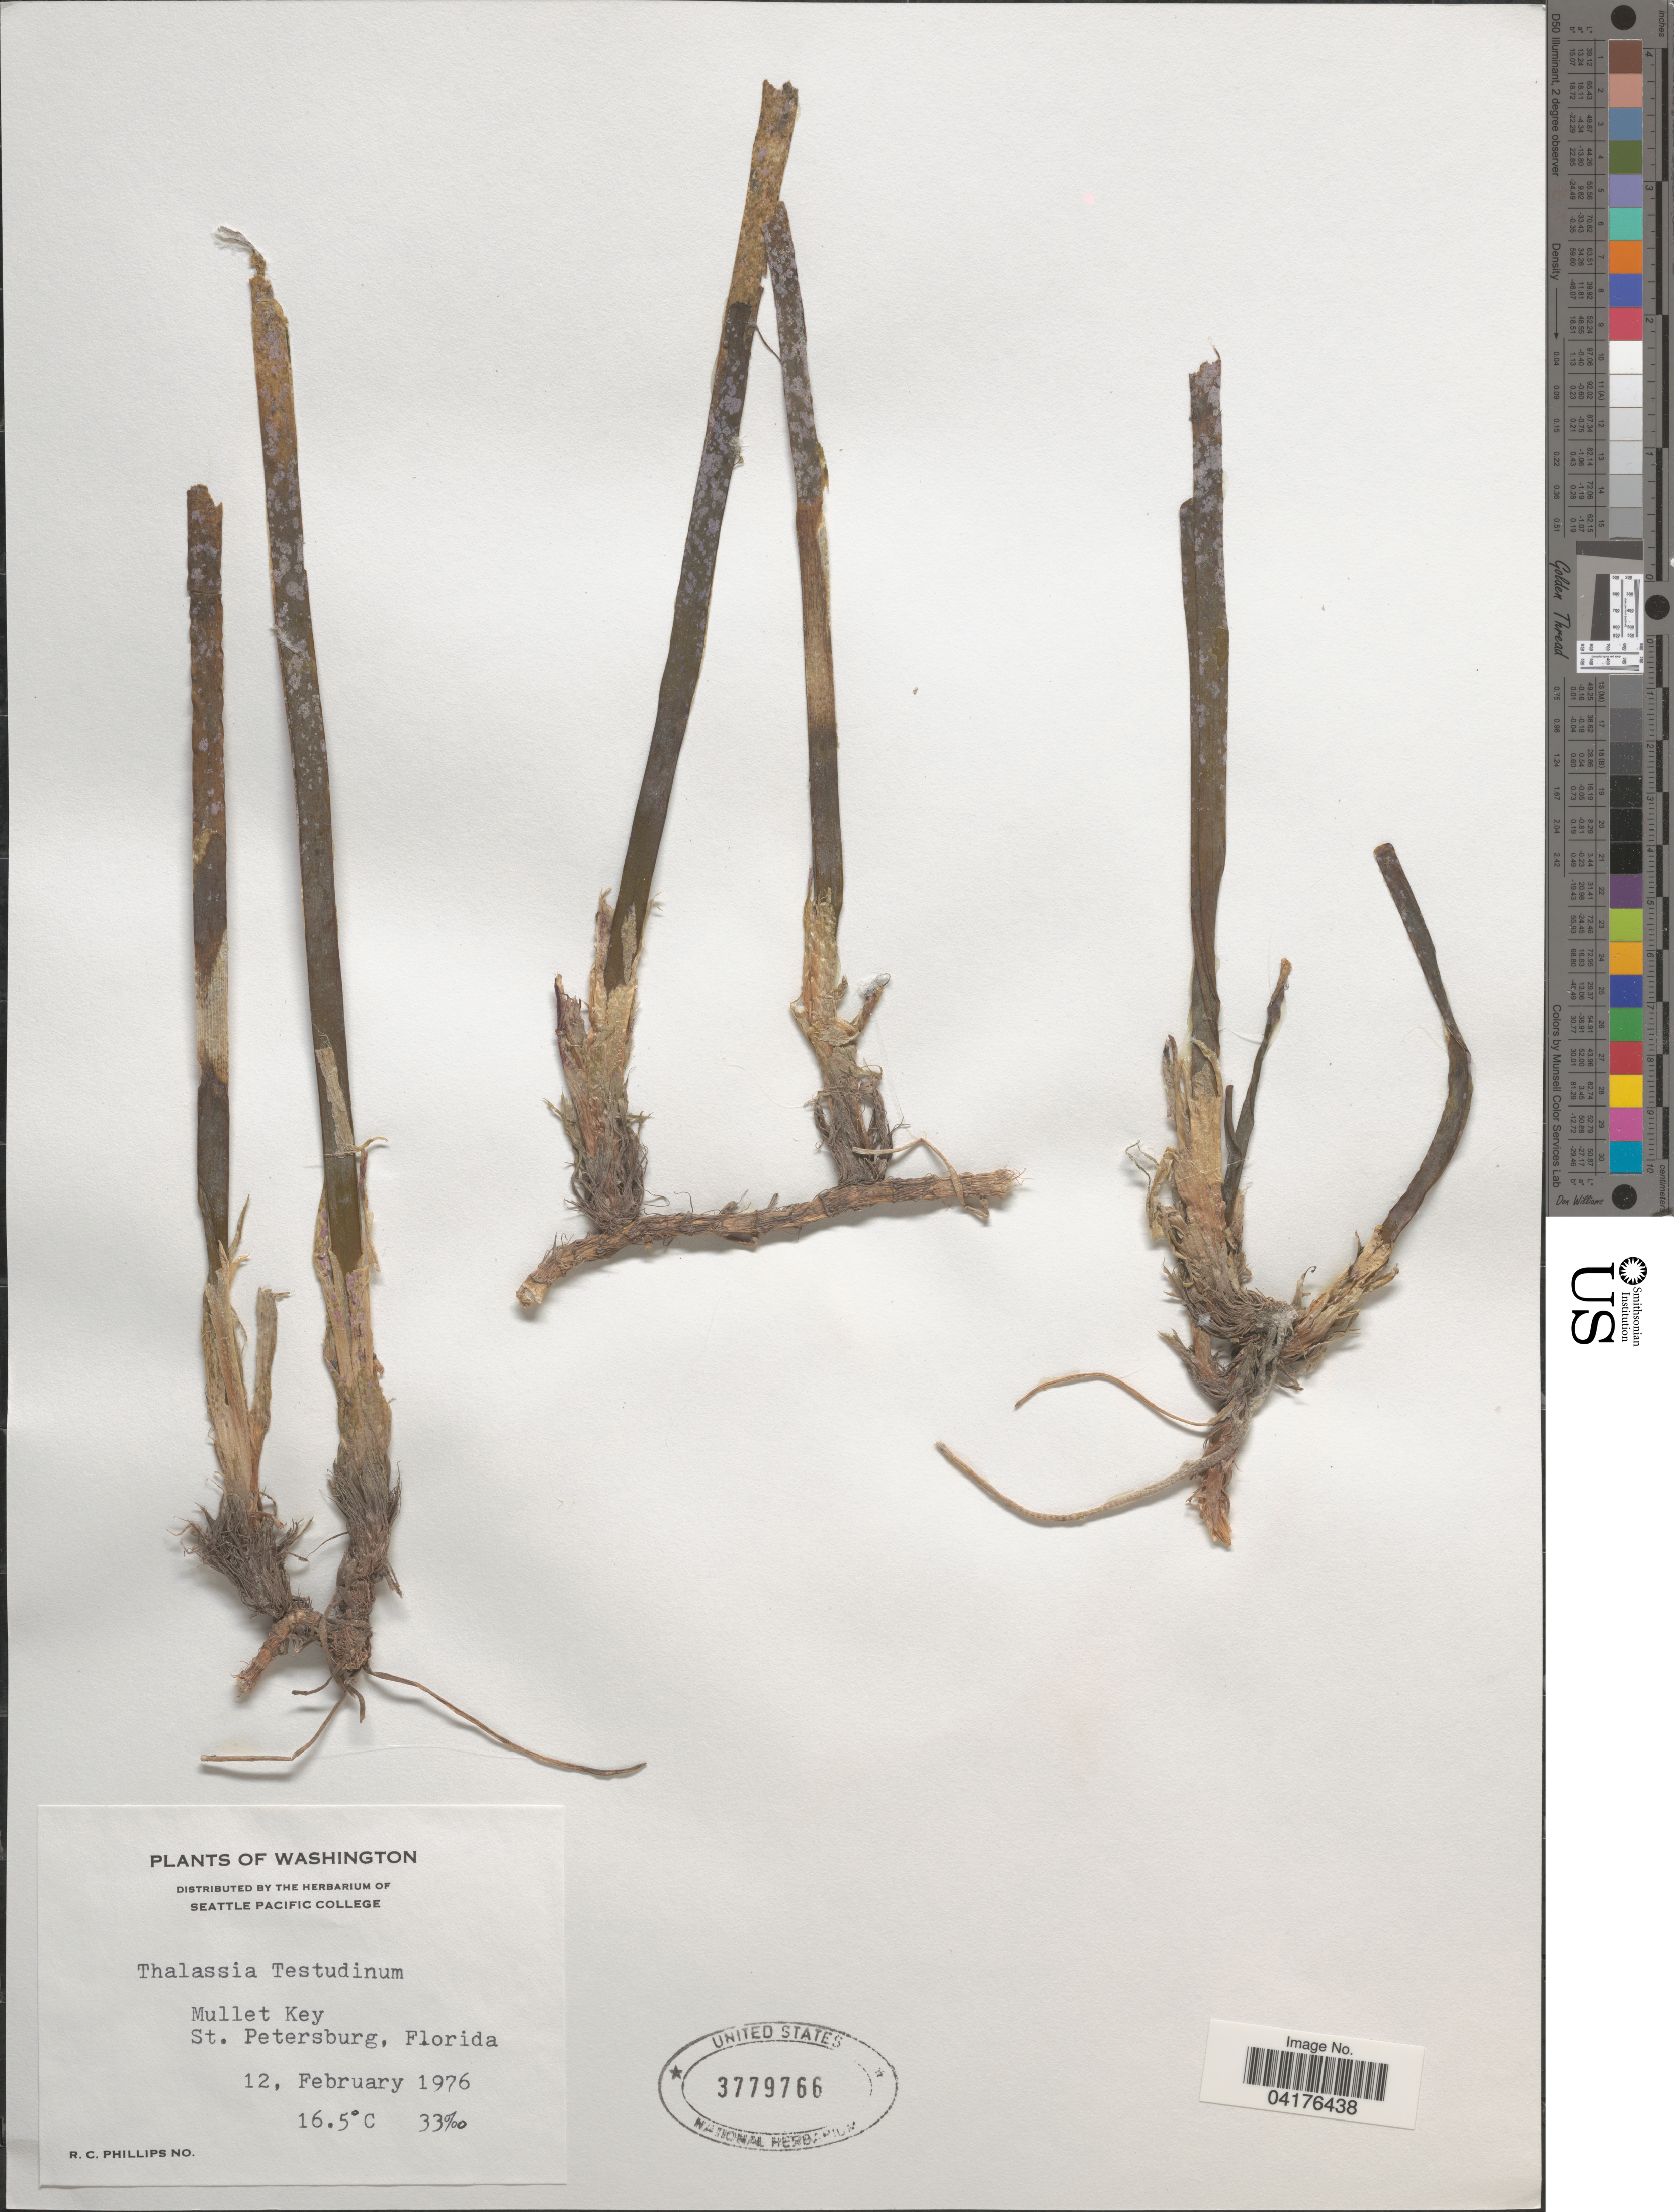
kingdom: Plantae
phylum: Tracheophyta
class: Liliopsida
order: Alismatales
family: Hydrocharitaceae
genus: Thalassia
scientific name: Thalassia testudinum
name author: Banks & Sol. ex K.D. Koenig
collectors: R. C. Phillips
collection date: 1976-02-12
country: United States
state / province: Florida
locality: Mullet Key. St. Petersburg.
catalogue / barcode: US 3779766